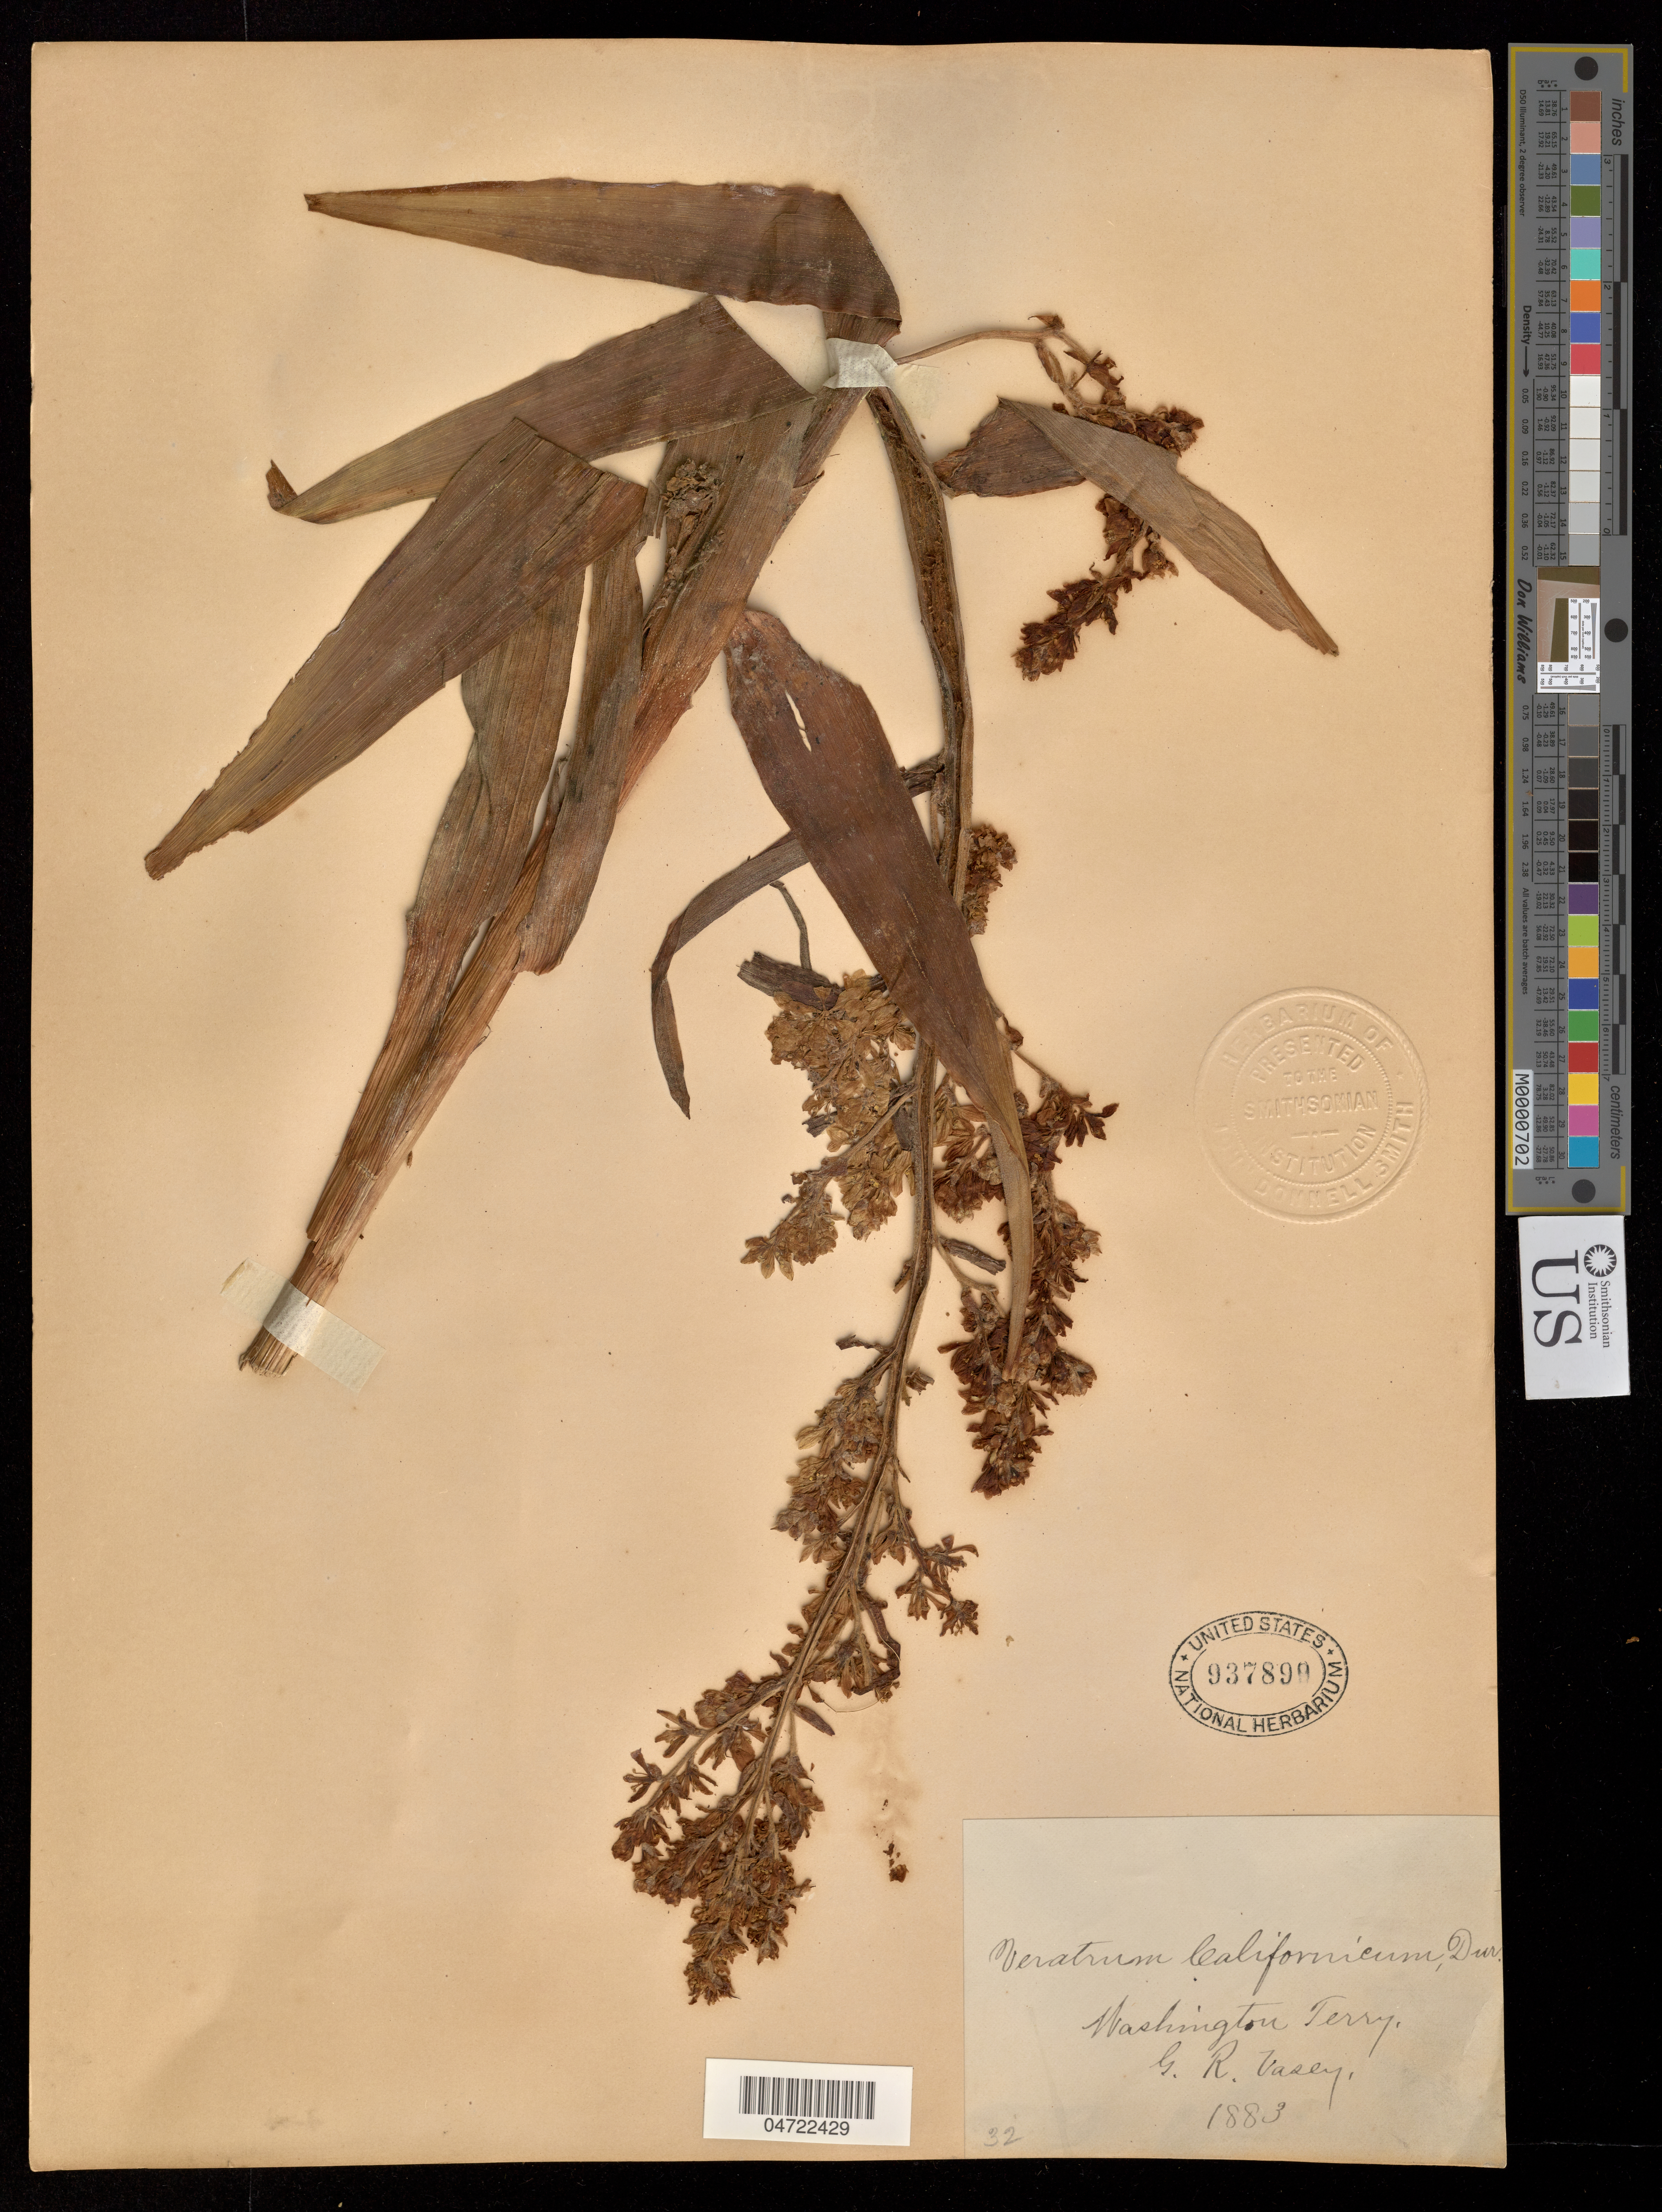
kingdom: Plantae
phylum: Tracheophyta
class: Liliopsida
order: Liliales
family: Melanthiaceae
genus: Veratrum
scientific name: Veratrum californicum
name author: Durand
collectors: G. R. Vasey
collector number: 32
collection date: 1883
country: United States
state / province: Washington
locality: Washington Territory.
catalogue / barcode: US 937899